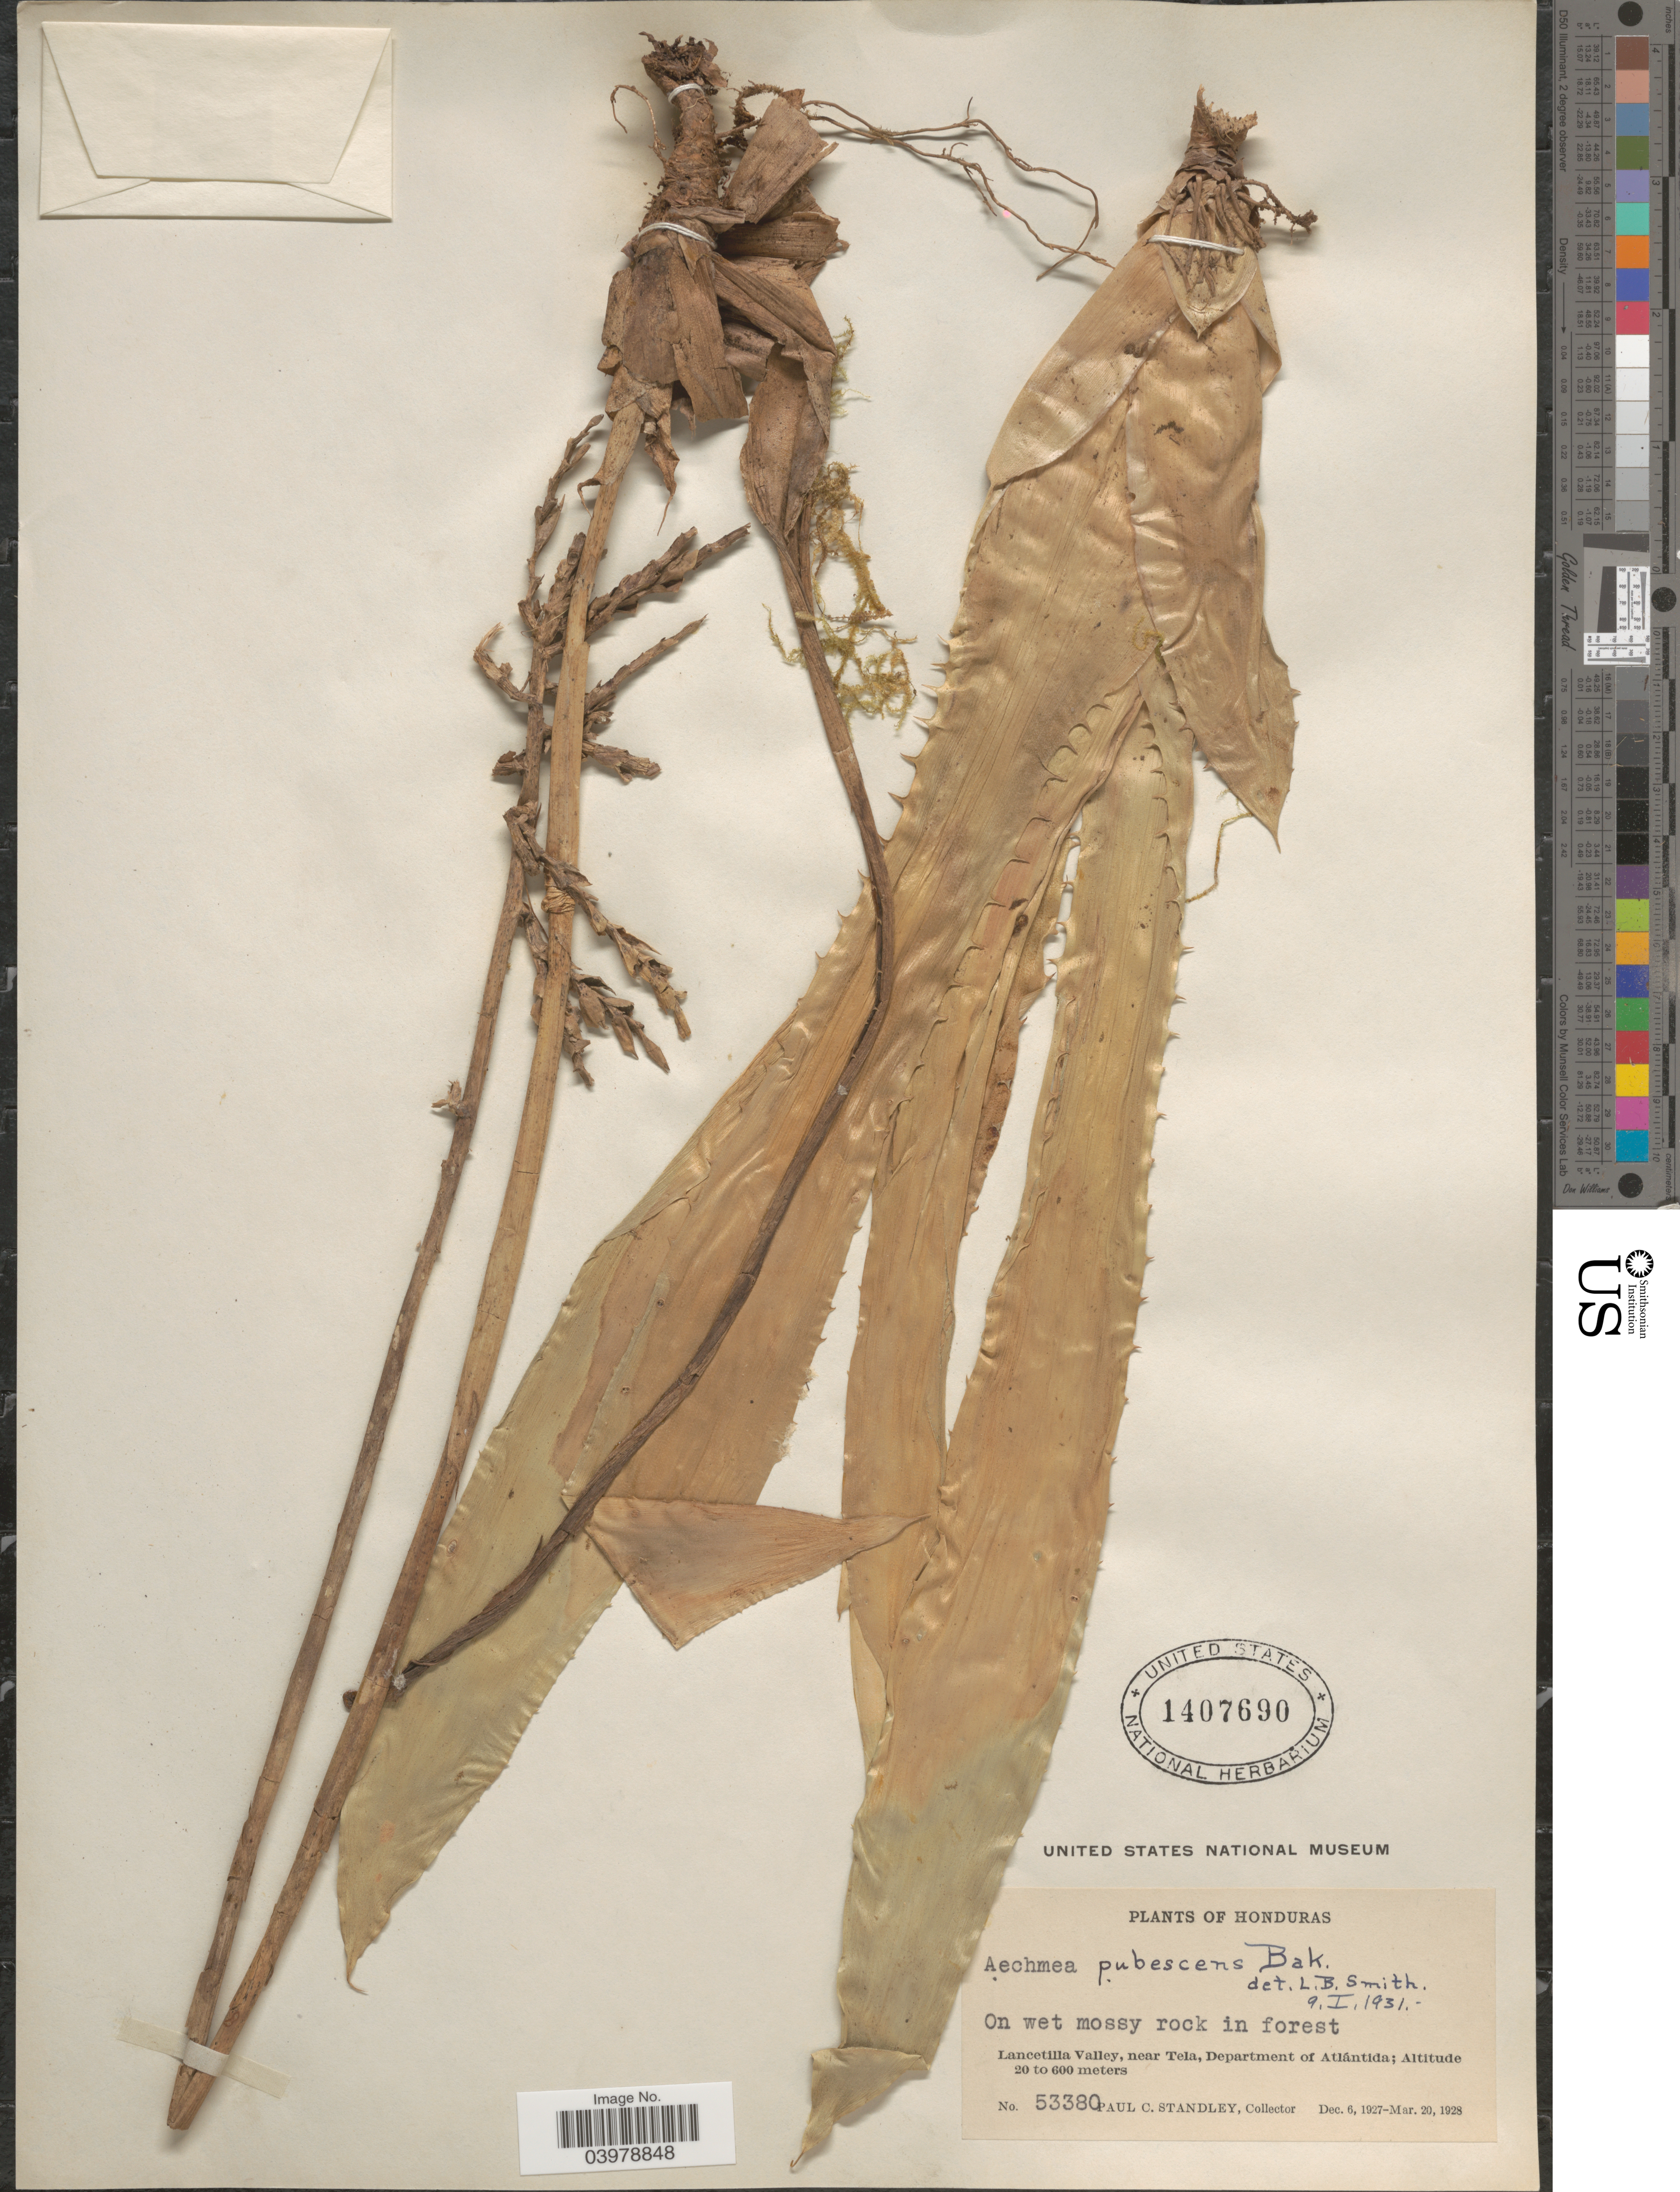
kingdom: Plantae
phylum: Tracheophyta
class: Liliopsida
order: Poales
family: Bromeliaceae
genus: Aechmea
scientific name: Aechmea pubescens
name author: Baker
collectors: P. C. Standley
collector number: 53380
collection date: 1927-12-06/1928-03-20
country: Honduras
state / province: Atlantida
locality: Lancetilla Valley, near Tela, Department of Atlántida.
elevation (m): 20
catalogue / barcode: US 1407690